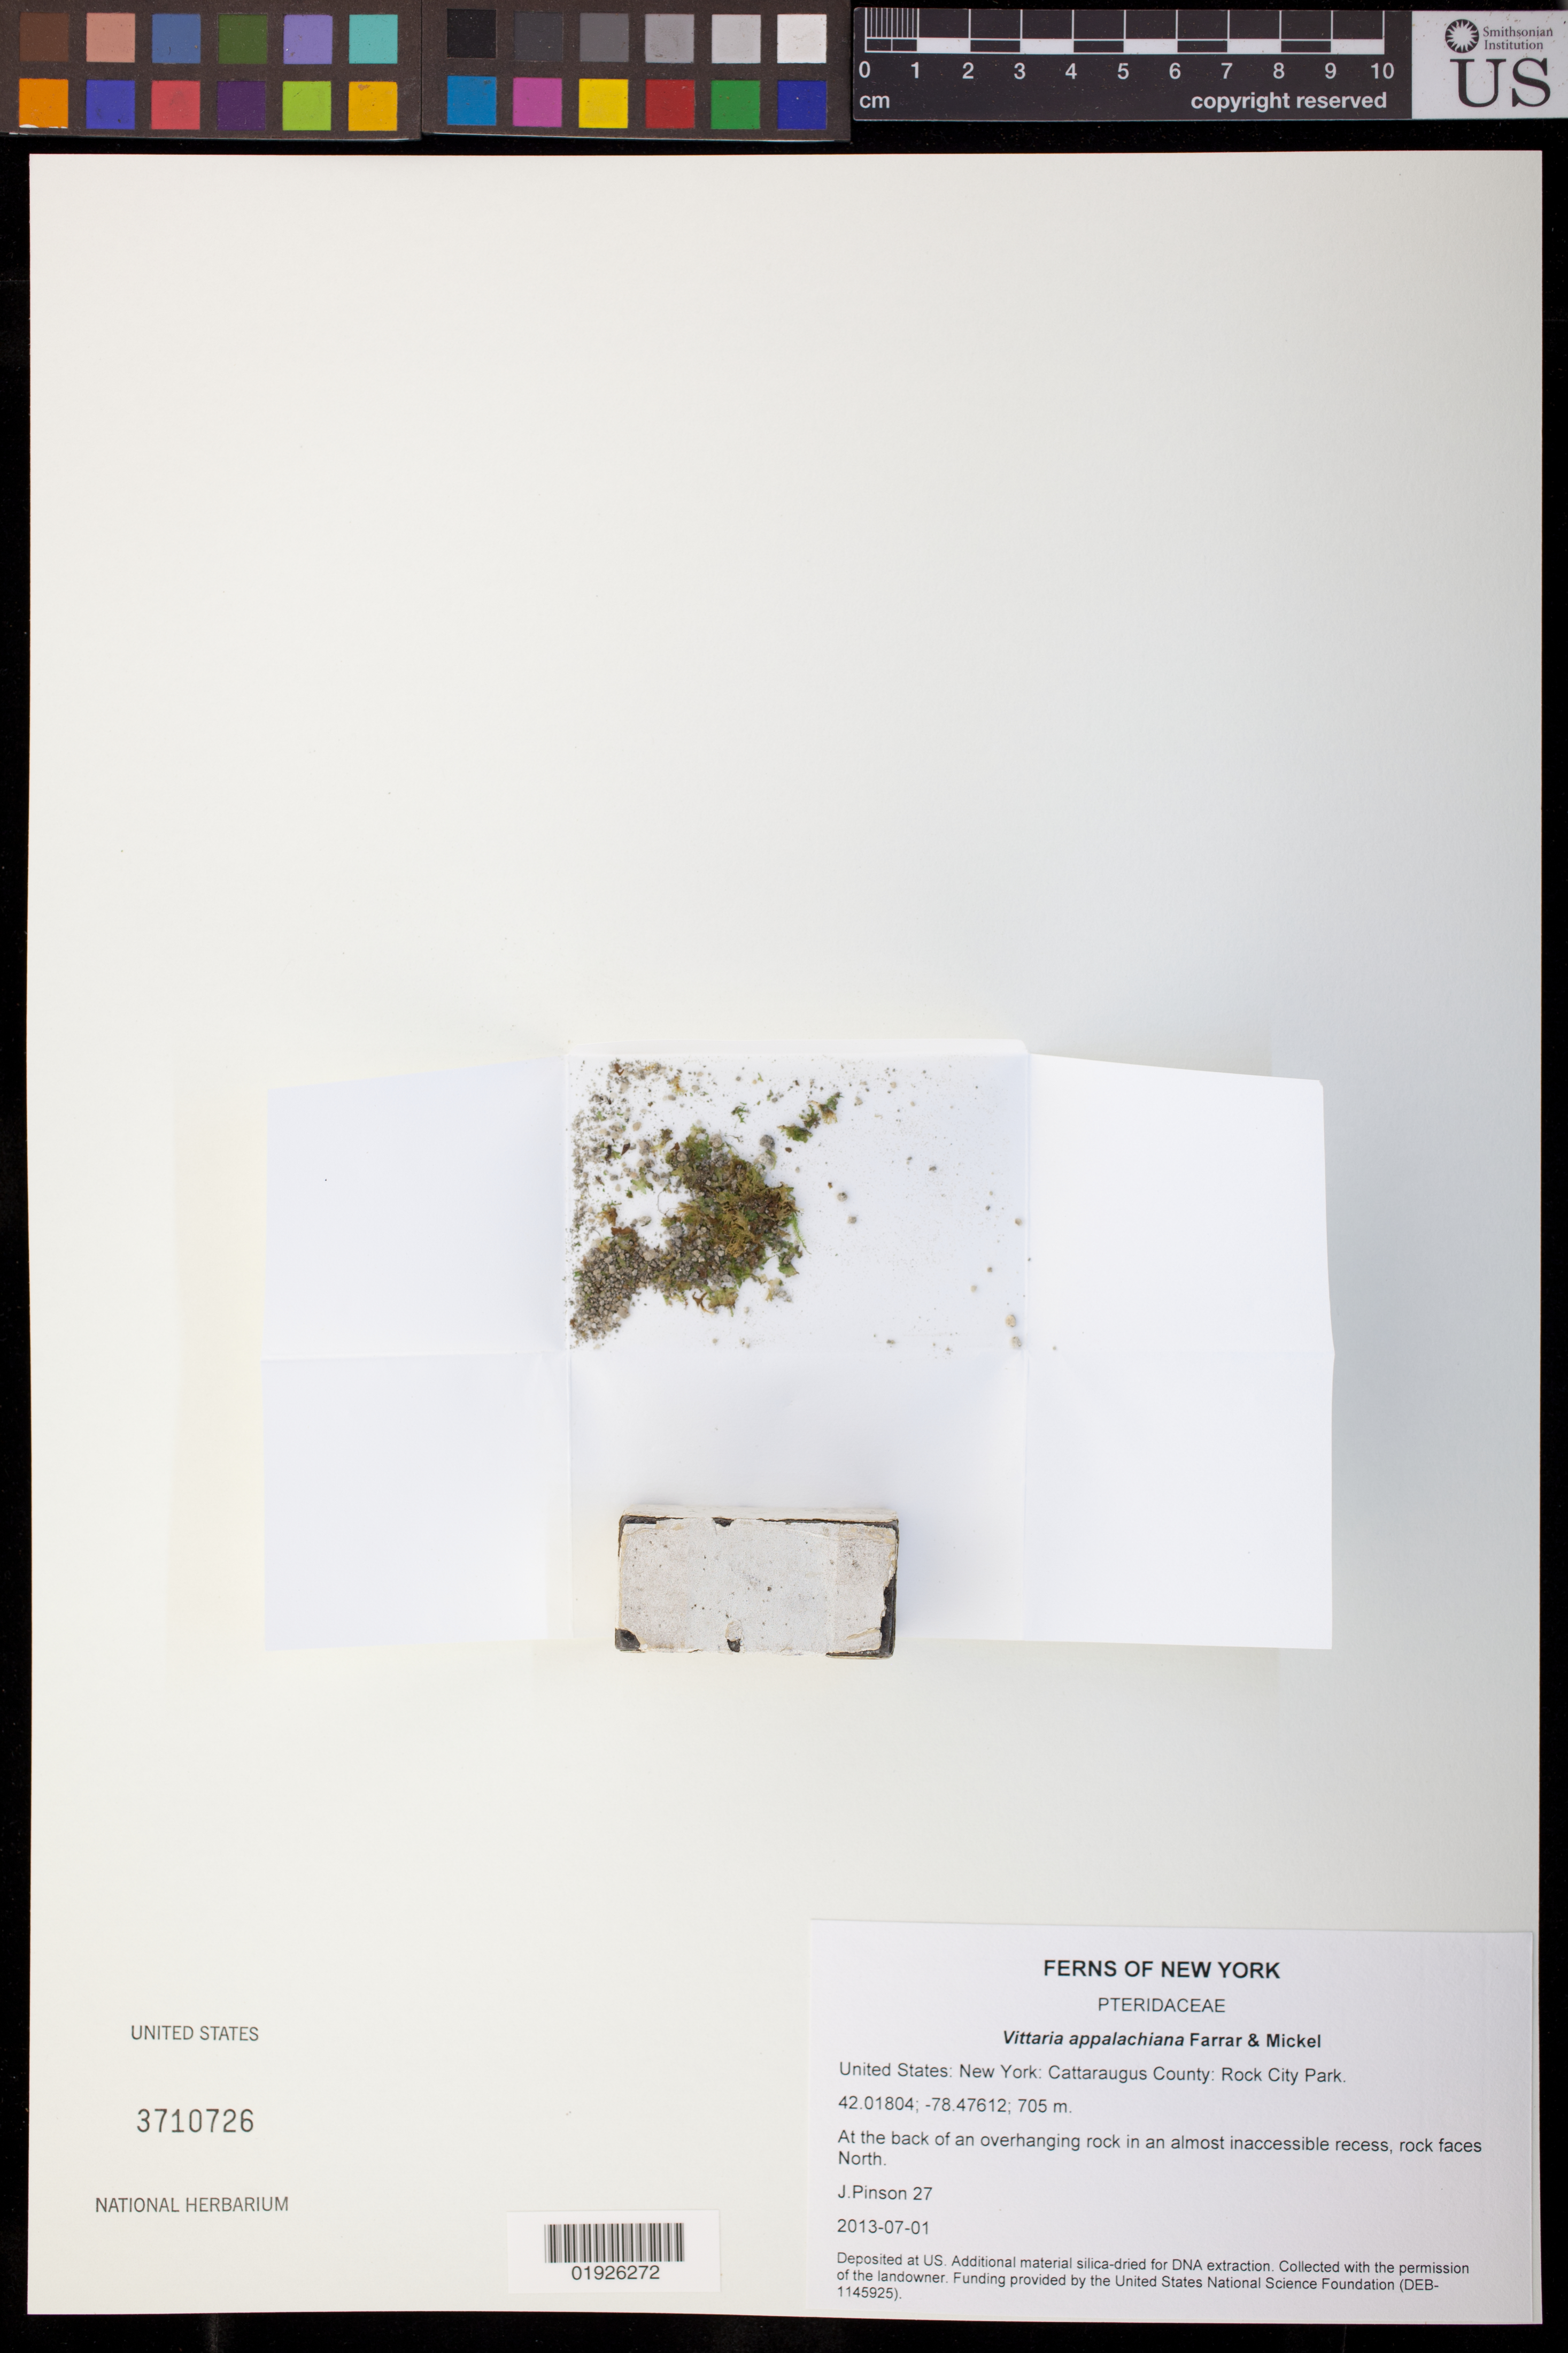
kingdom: Plantae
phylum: Tracheophyta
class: Polypodiopsida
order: Polypodiales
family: Pteridaceae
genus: Vittaria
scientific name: Vittaria appalachiana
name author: Farrar & Mickel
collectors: J. Pinson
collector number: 27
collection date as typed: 2013-07-01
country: United States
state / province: New York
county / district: Cattaraugus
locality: Rock City Park.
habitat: At the back of an overhanging rock in an almost inaccessible recess, rock faces North.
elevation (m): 705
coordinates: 42.01804, -78.47612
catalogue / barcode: US 3710726